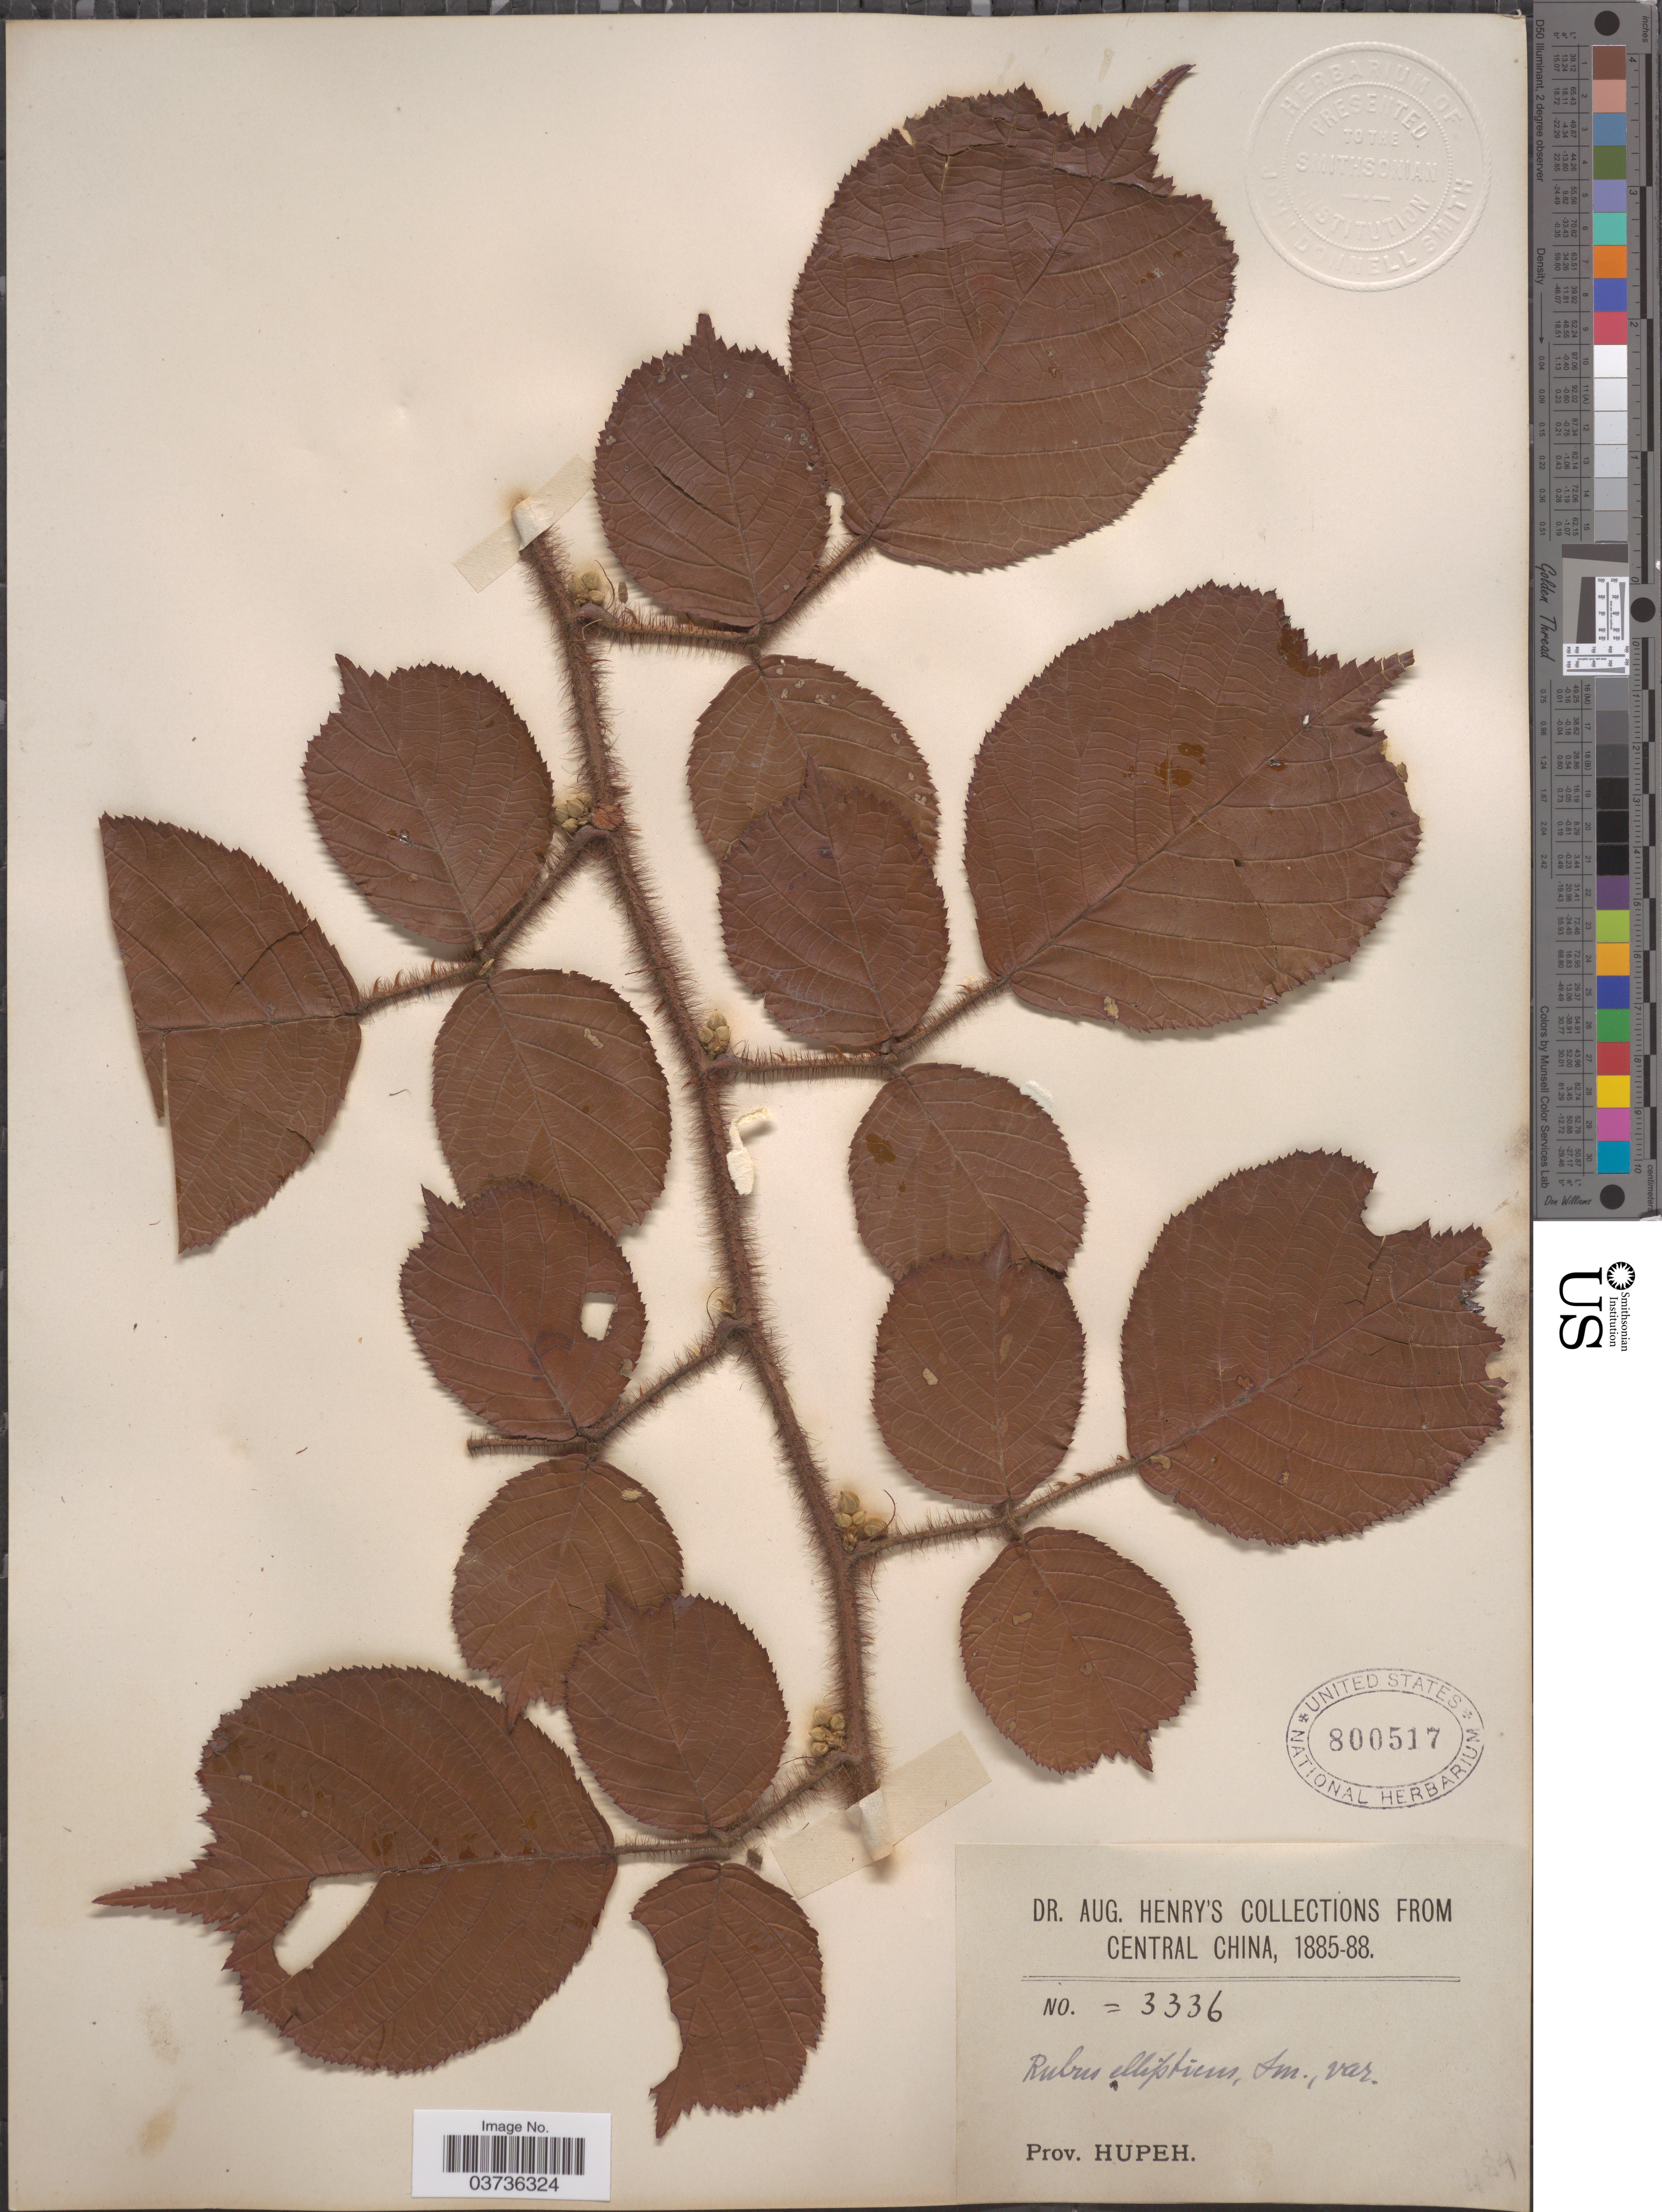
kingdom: Plantae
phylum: Tracheophyta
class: Magnoliopsida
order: Rosales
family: Rosaceae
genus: Rubus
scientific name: Rubus pinfaensis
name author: H. Lév. & Vaniot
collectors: A. Henry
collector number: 3336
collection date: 1885/1888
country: China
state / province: Hubei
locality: Central China. Prov. Hupeh.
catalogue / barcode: US 800517